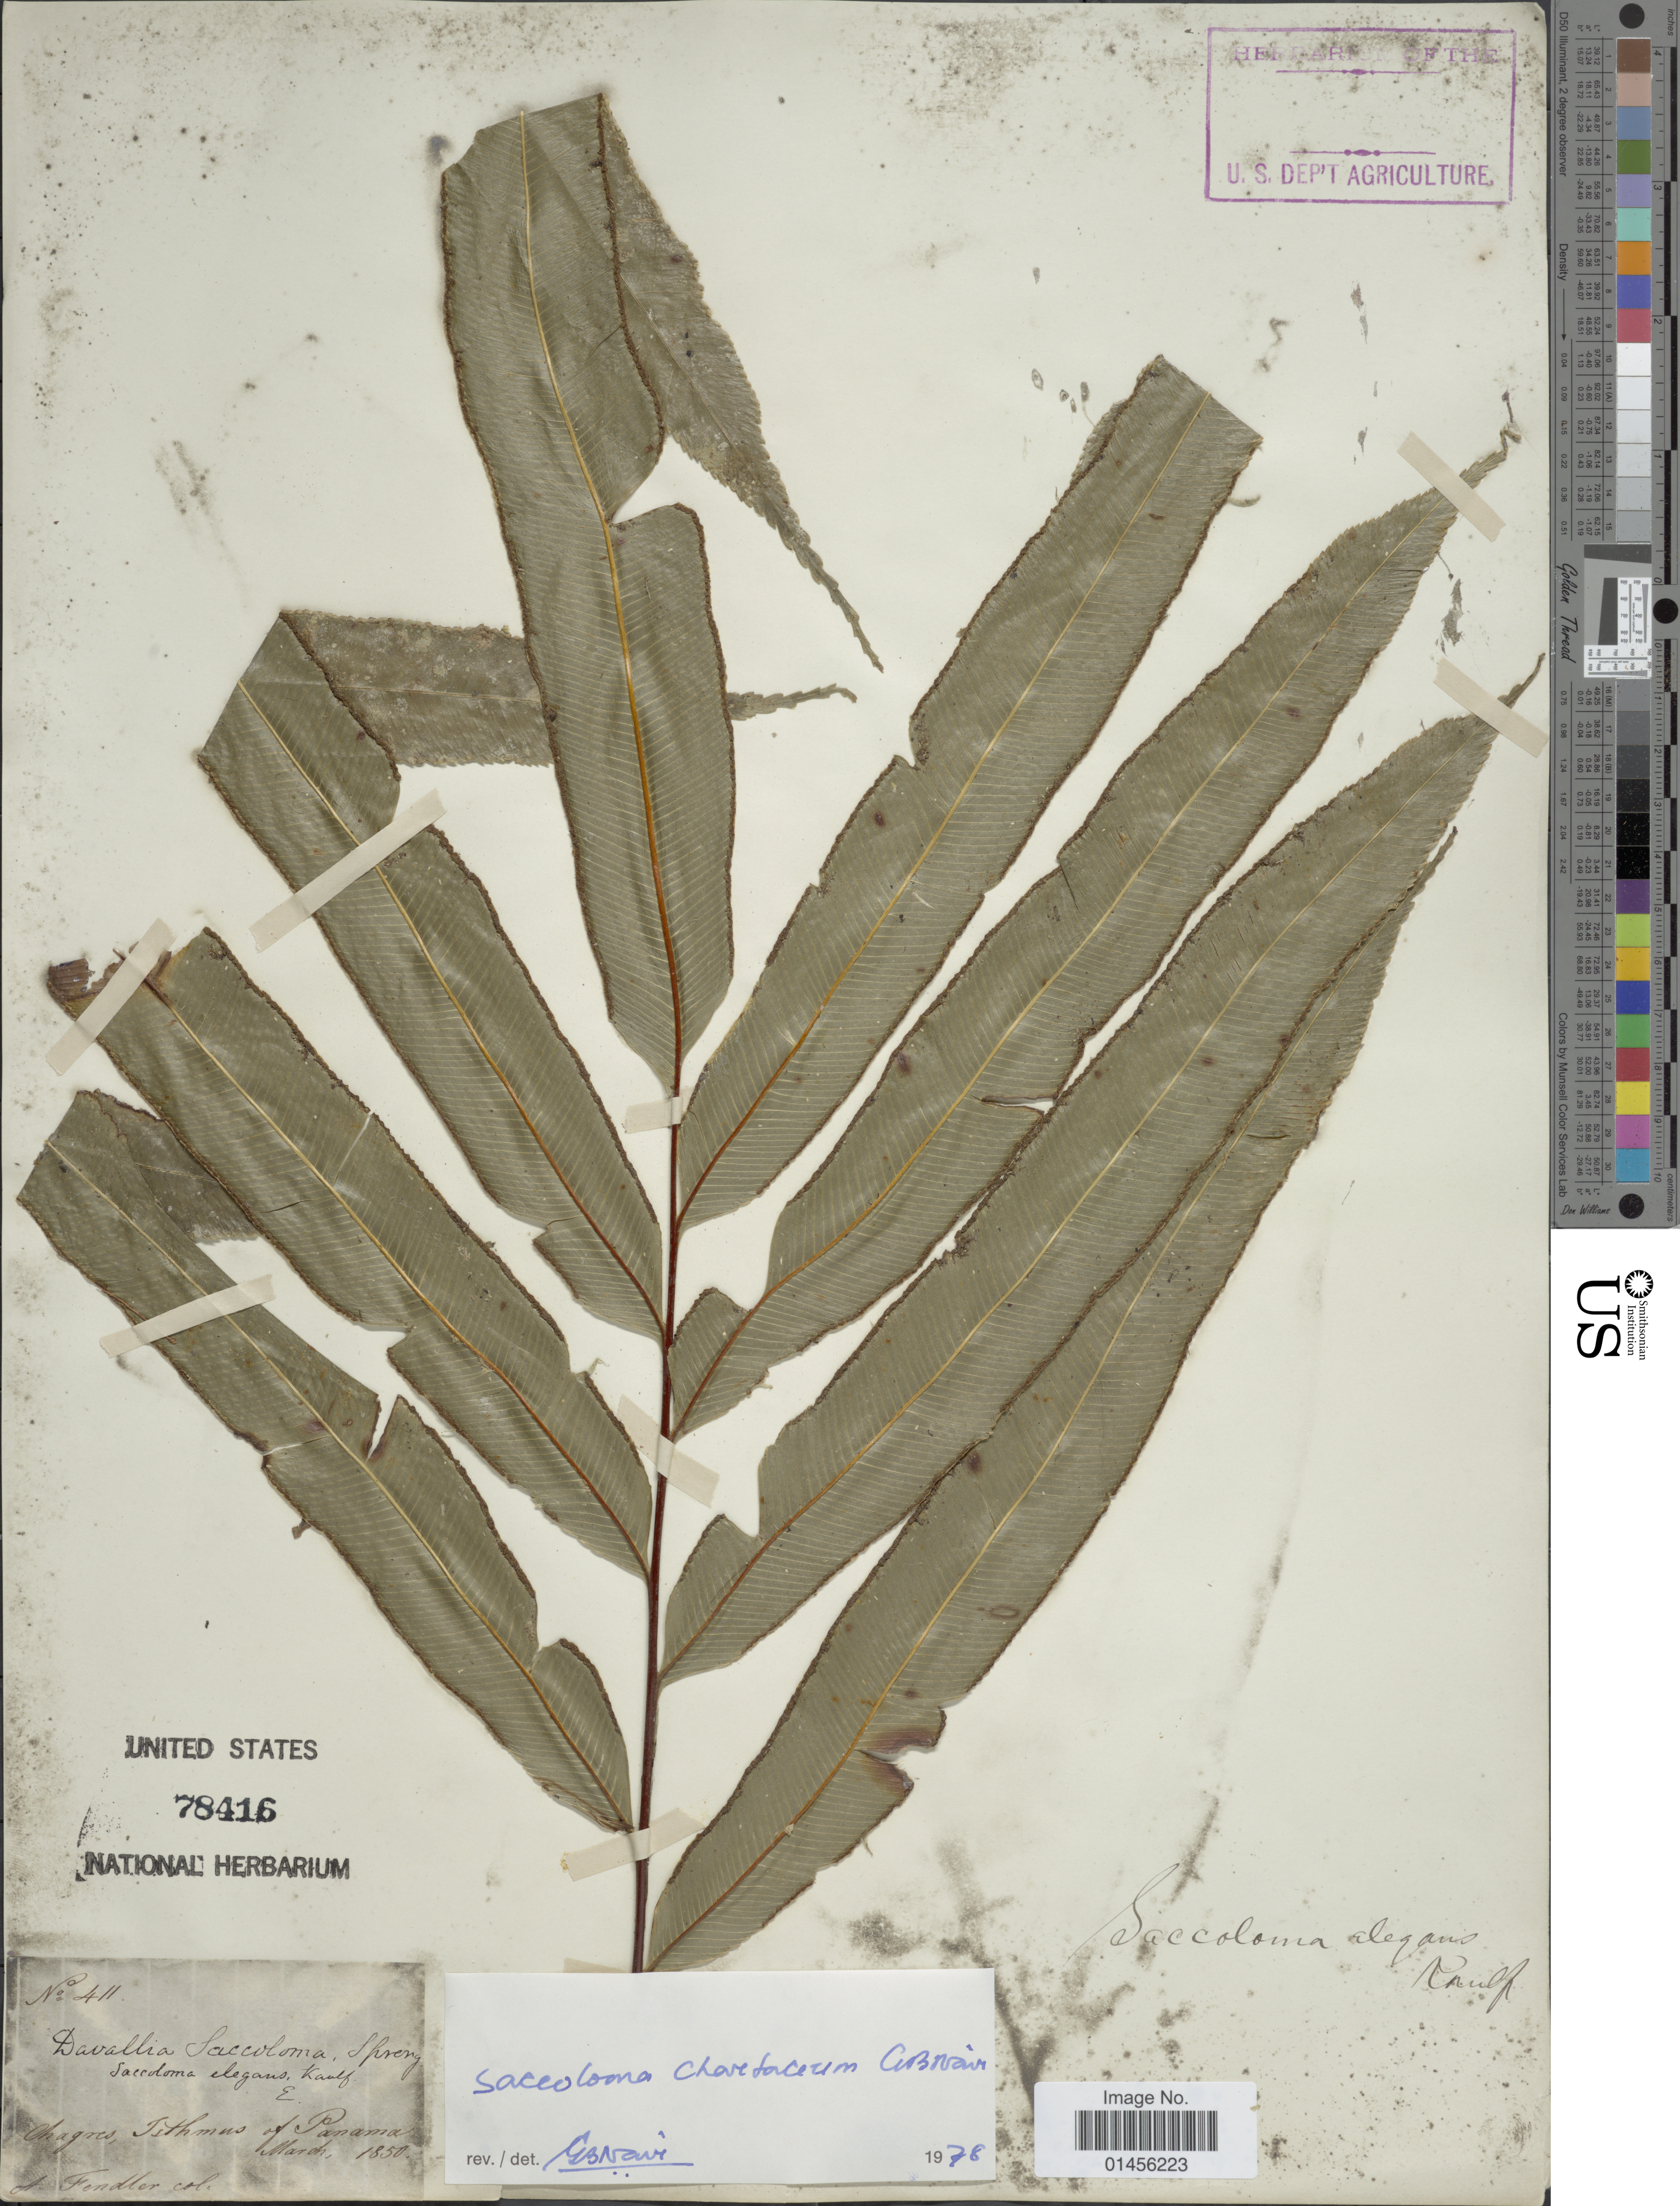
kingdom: Plantae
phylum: Tracheophyta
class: Polypodiopsida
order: Polypodiales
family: Saccolomataceae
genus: Saccoloma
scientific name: Saccoloma elegans subsp. chartaceum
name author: Cremers & K.U. Kramer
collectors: A. Fendler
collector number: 411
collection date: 1850-03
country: Panama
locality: Chagres, Isthmus of Panama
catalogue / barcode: US 78416